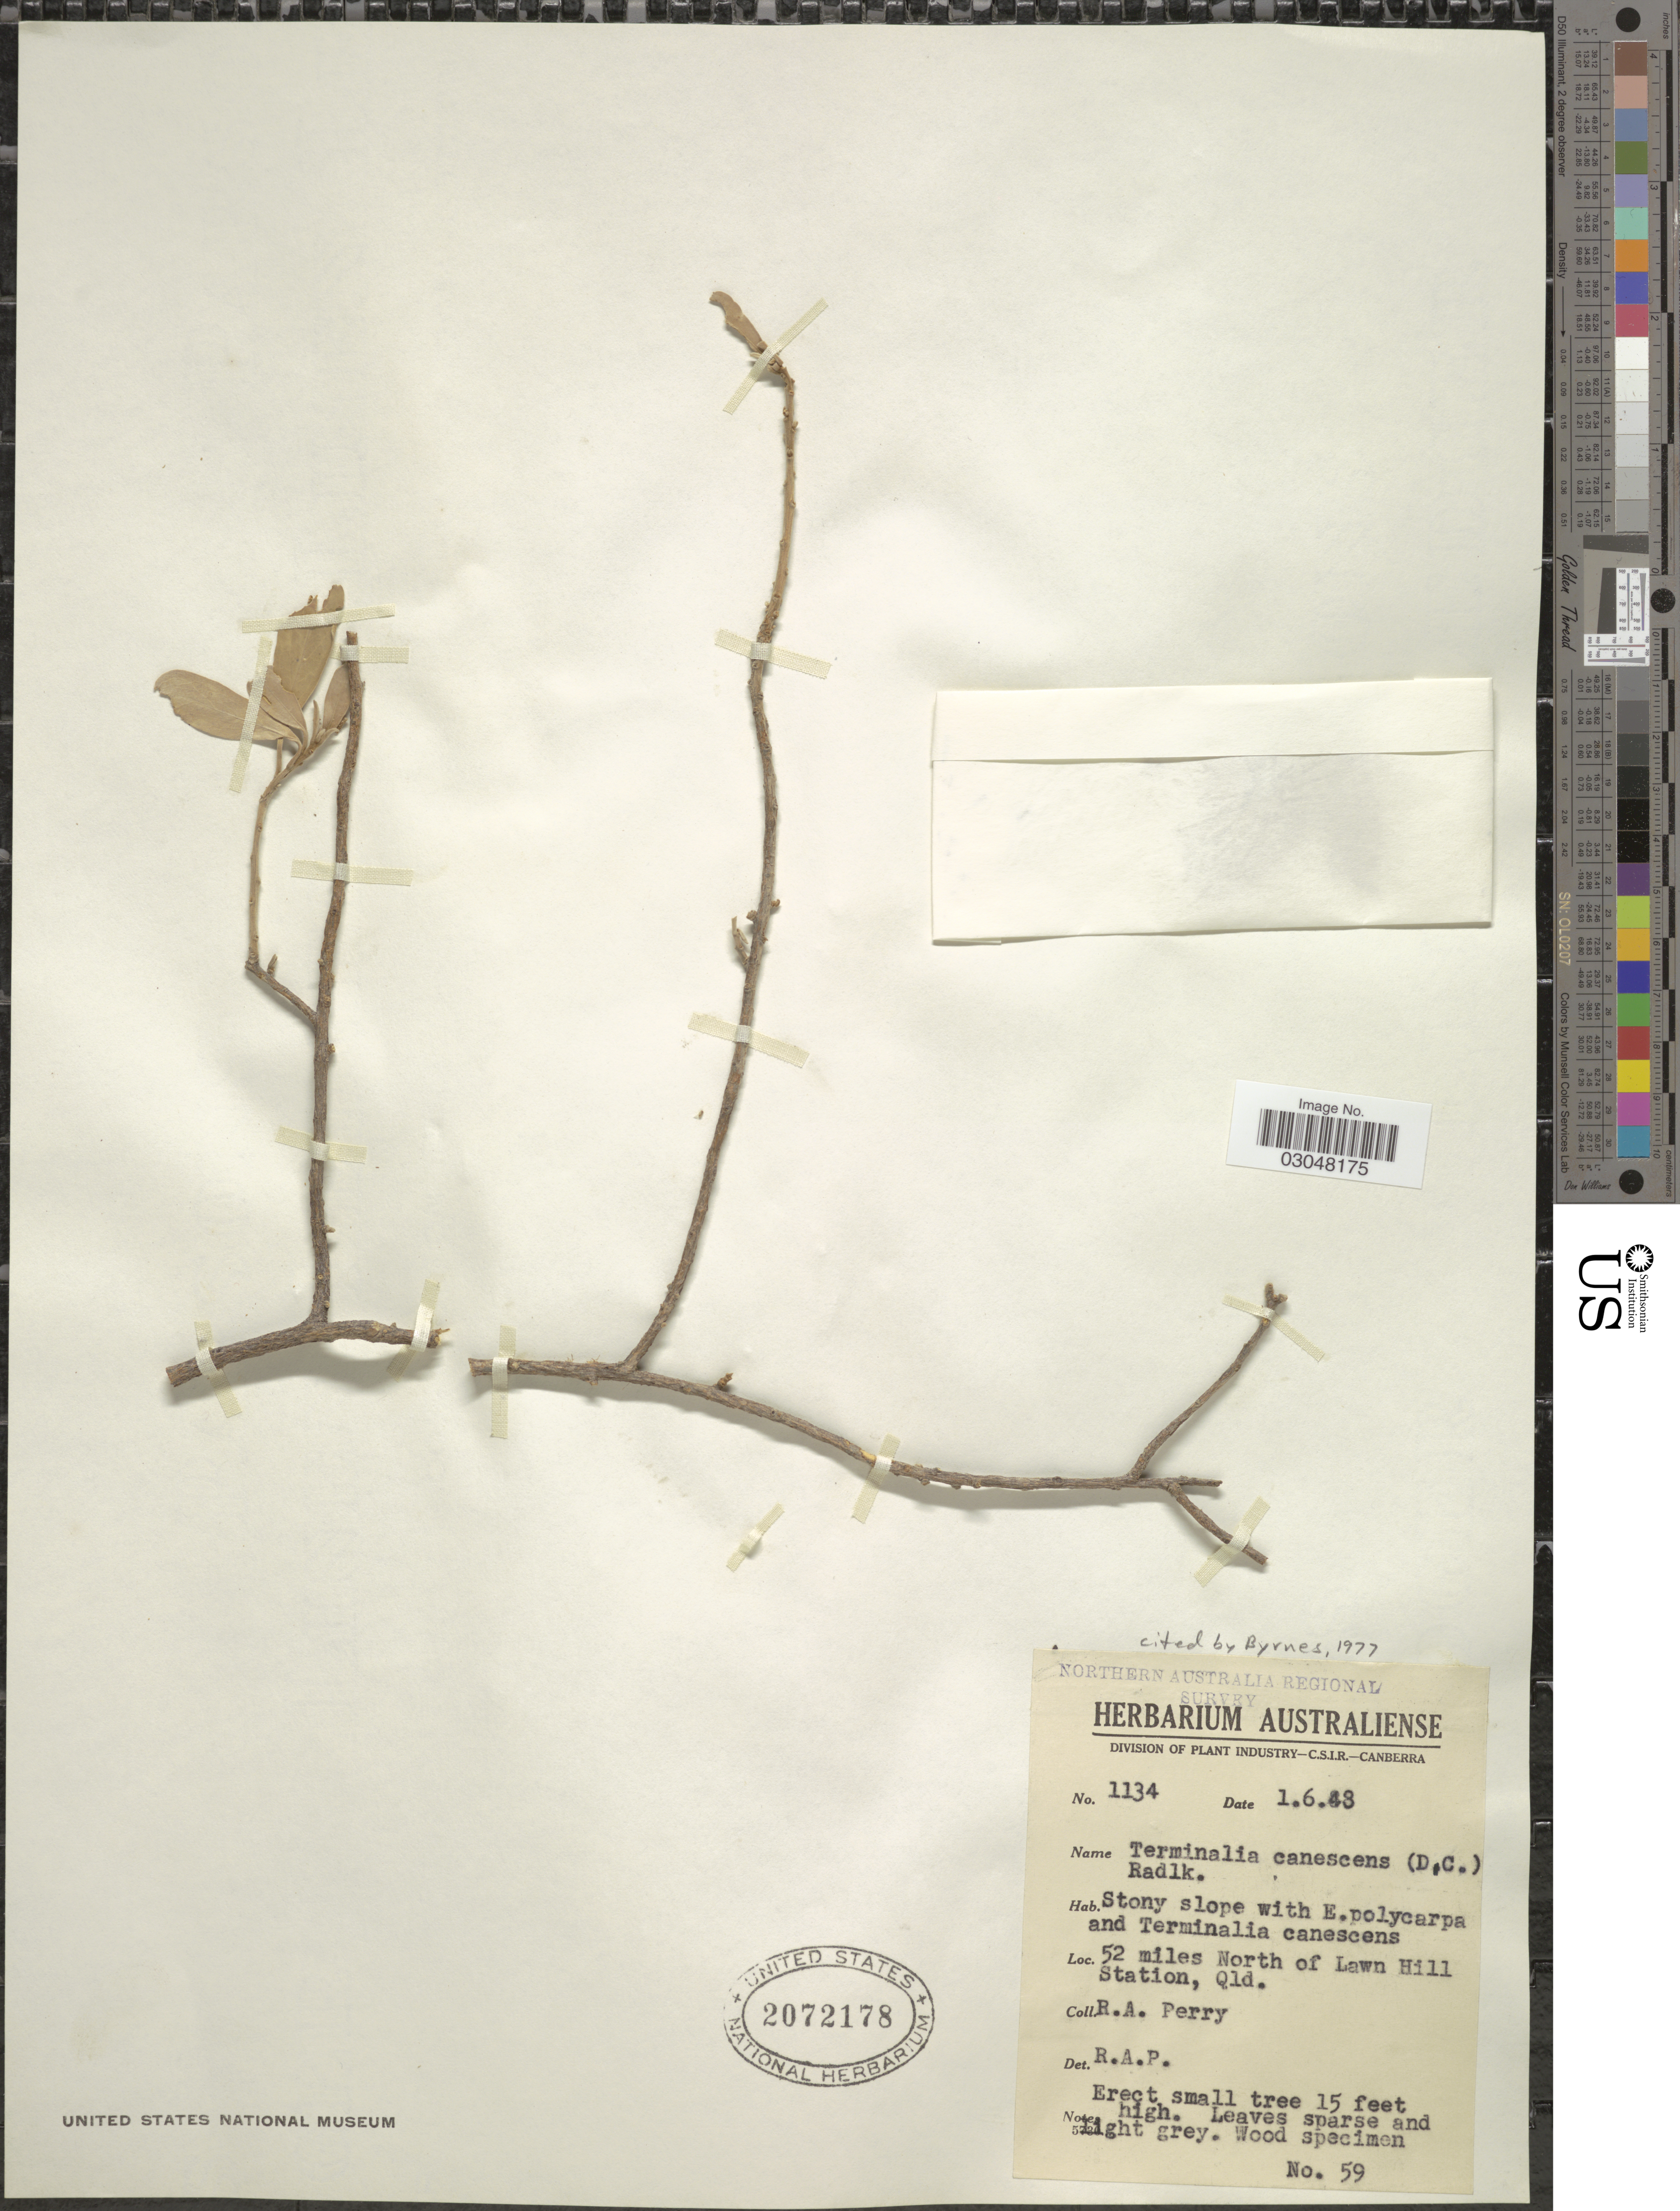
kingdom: Plantae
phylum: Tracheophyta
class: Magnoliopsida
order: Myrtales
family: Combretaceae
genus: Terminalia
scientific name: Terminalia canescens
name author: Radlk.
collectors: Perry, R. A.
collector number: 1134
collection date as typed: Transcribed d/m/y: 1/6/48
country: Australia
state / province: Queensland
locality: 52 miles North of Lawn Hill Station, Qld.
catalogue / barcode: US 2072178